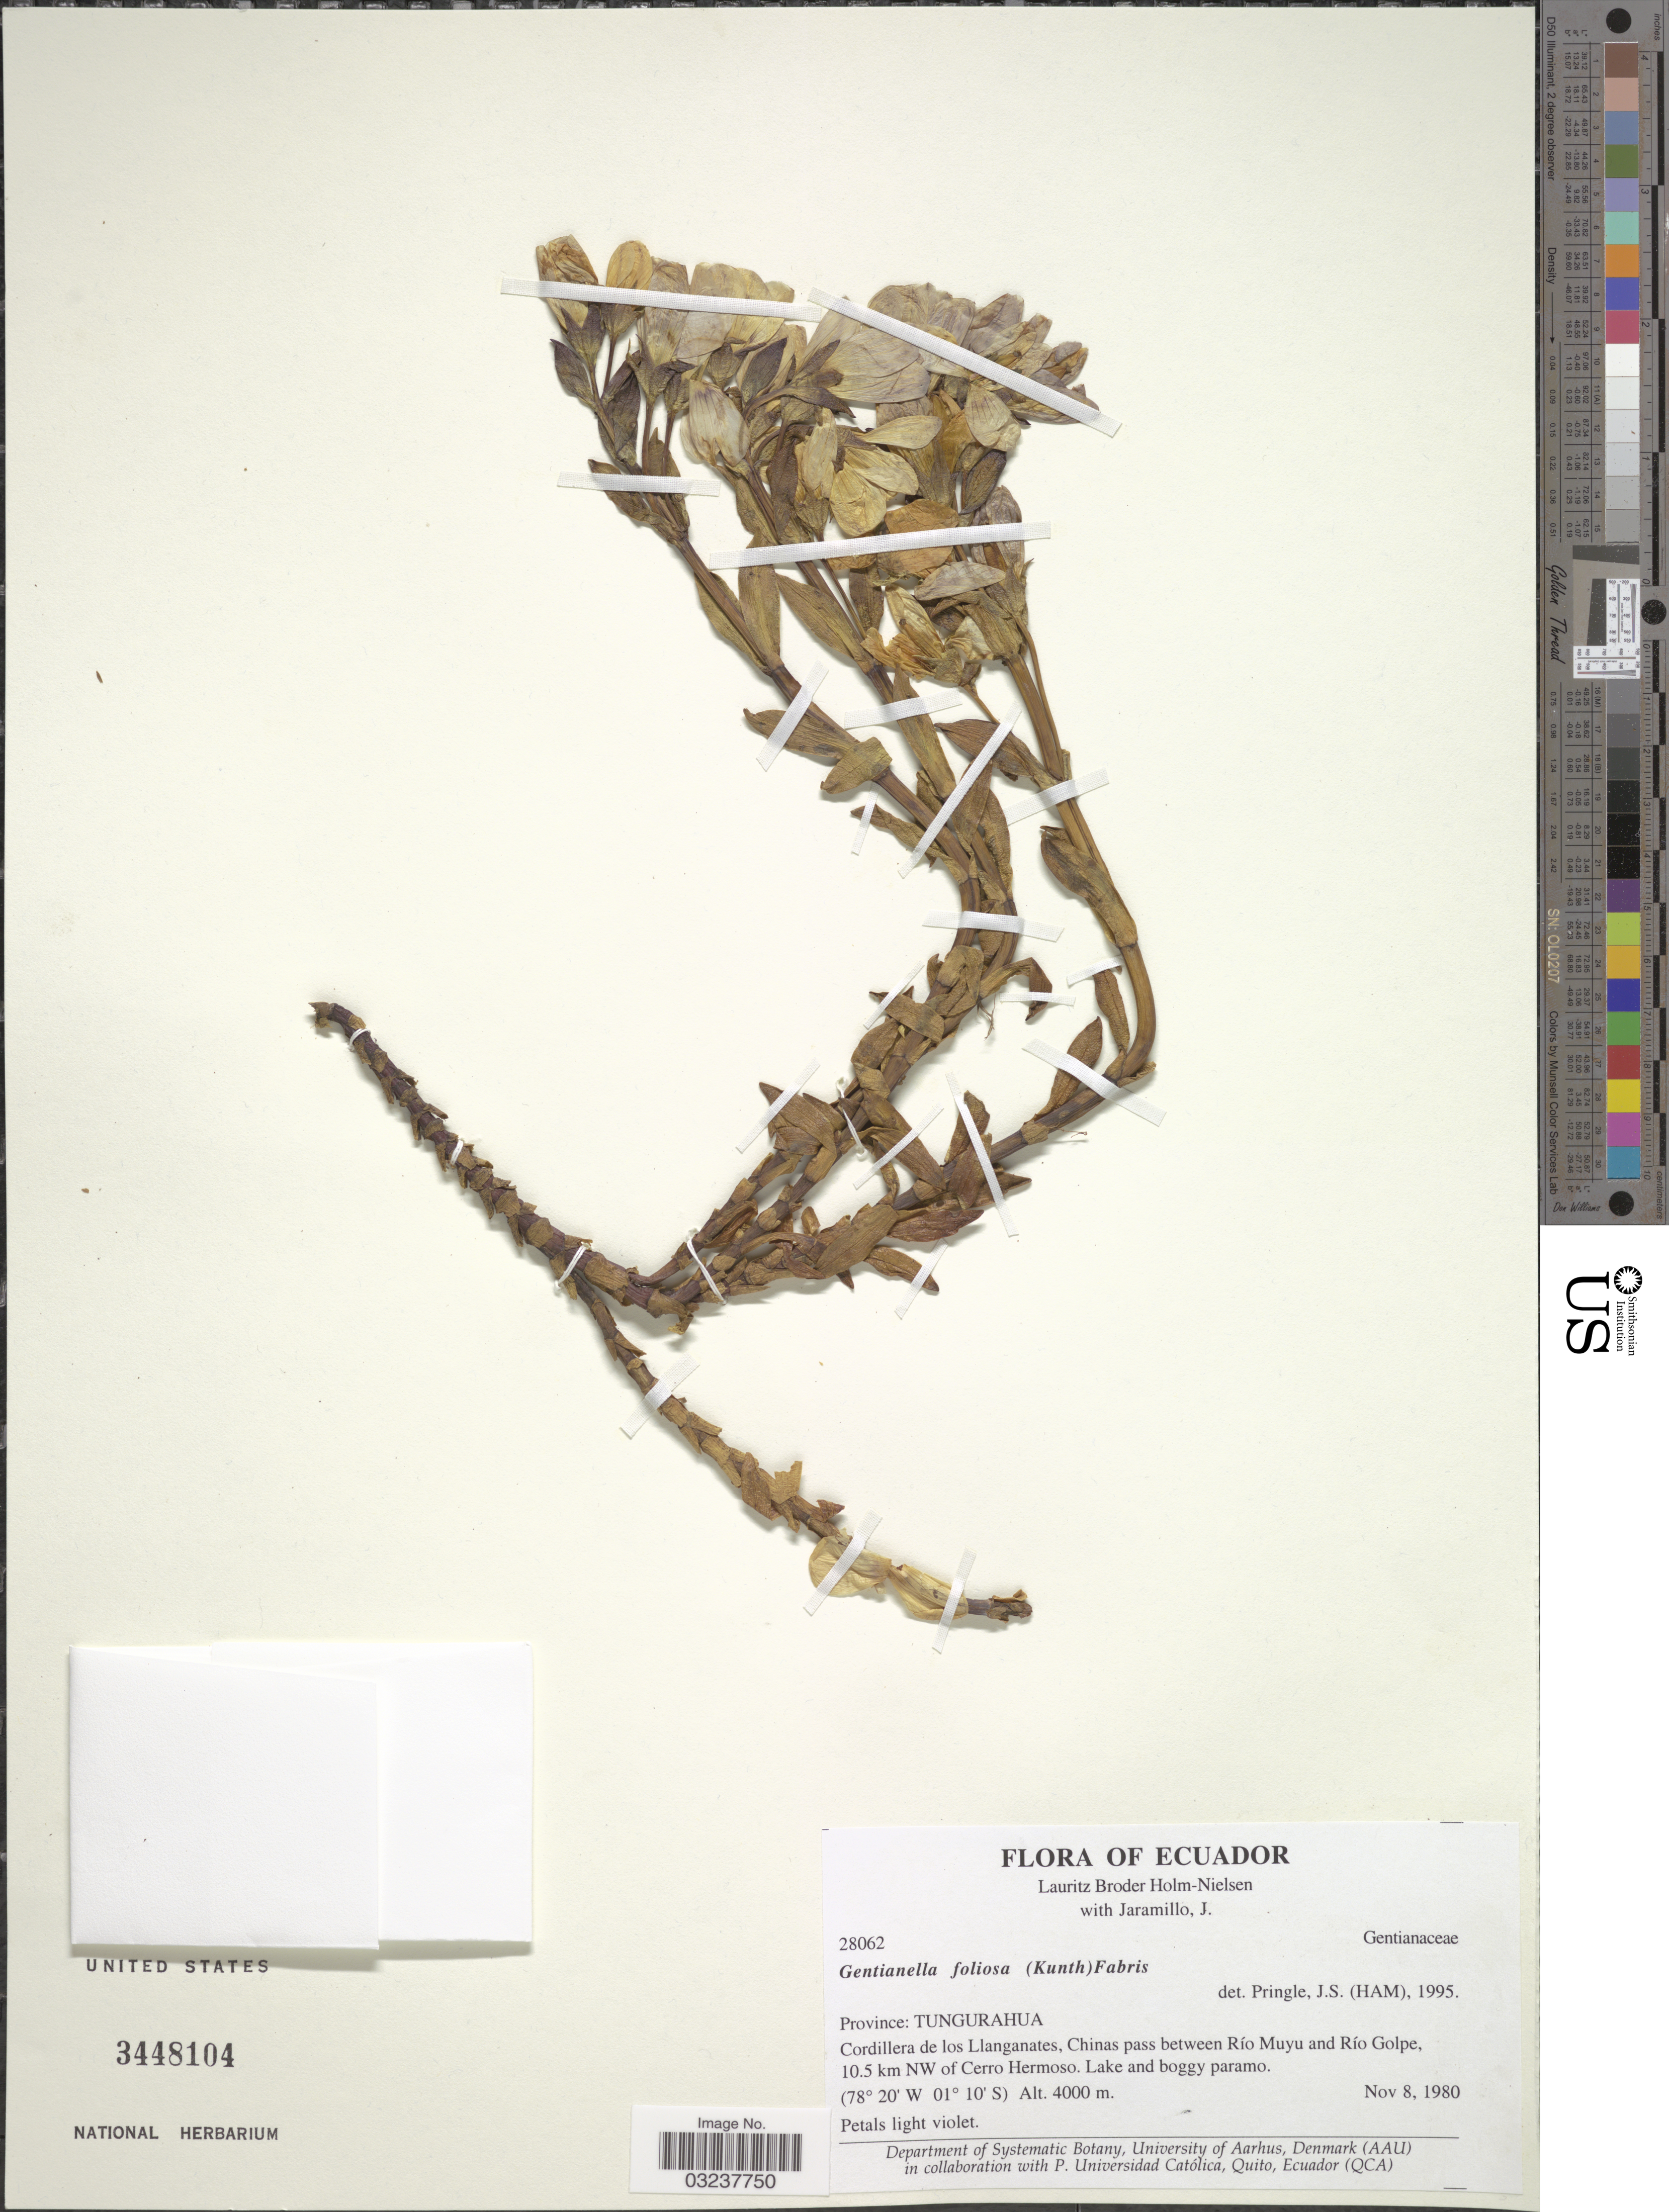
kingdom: Plantae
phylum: Tracheophyta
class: Magnoliopsida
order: Gentianales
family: Gentianaceae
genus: Gentianella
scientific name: Gentianella foliosa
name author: (Kunth) Fabris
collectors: L. B. Holm-Nielsen & J. Jaramillo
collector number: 28062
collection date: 1980-11-08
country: Ecuador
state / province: Tungurahua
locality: Cordillera de los Llanganates, Chinas pass between Río Muyu and Río Golpe, 10.5 km NW of Cerro Hermoso.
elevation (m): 4000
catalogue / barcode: US 3448104